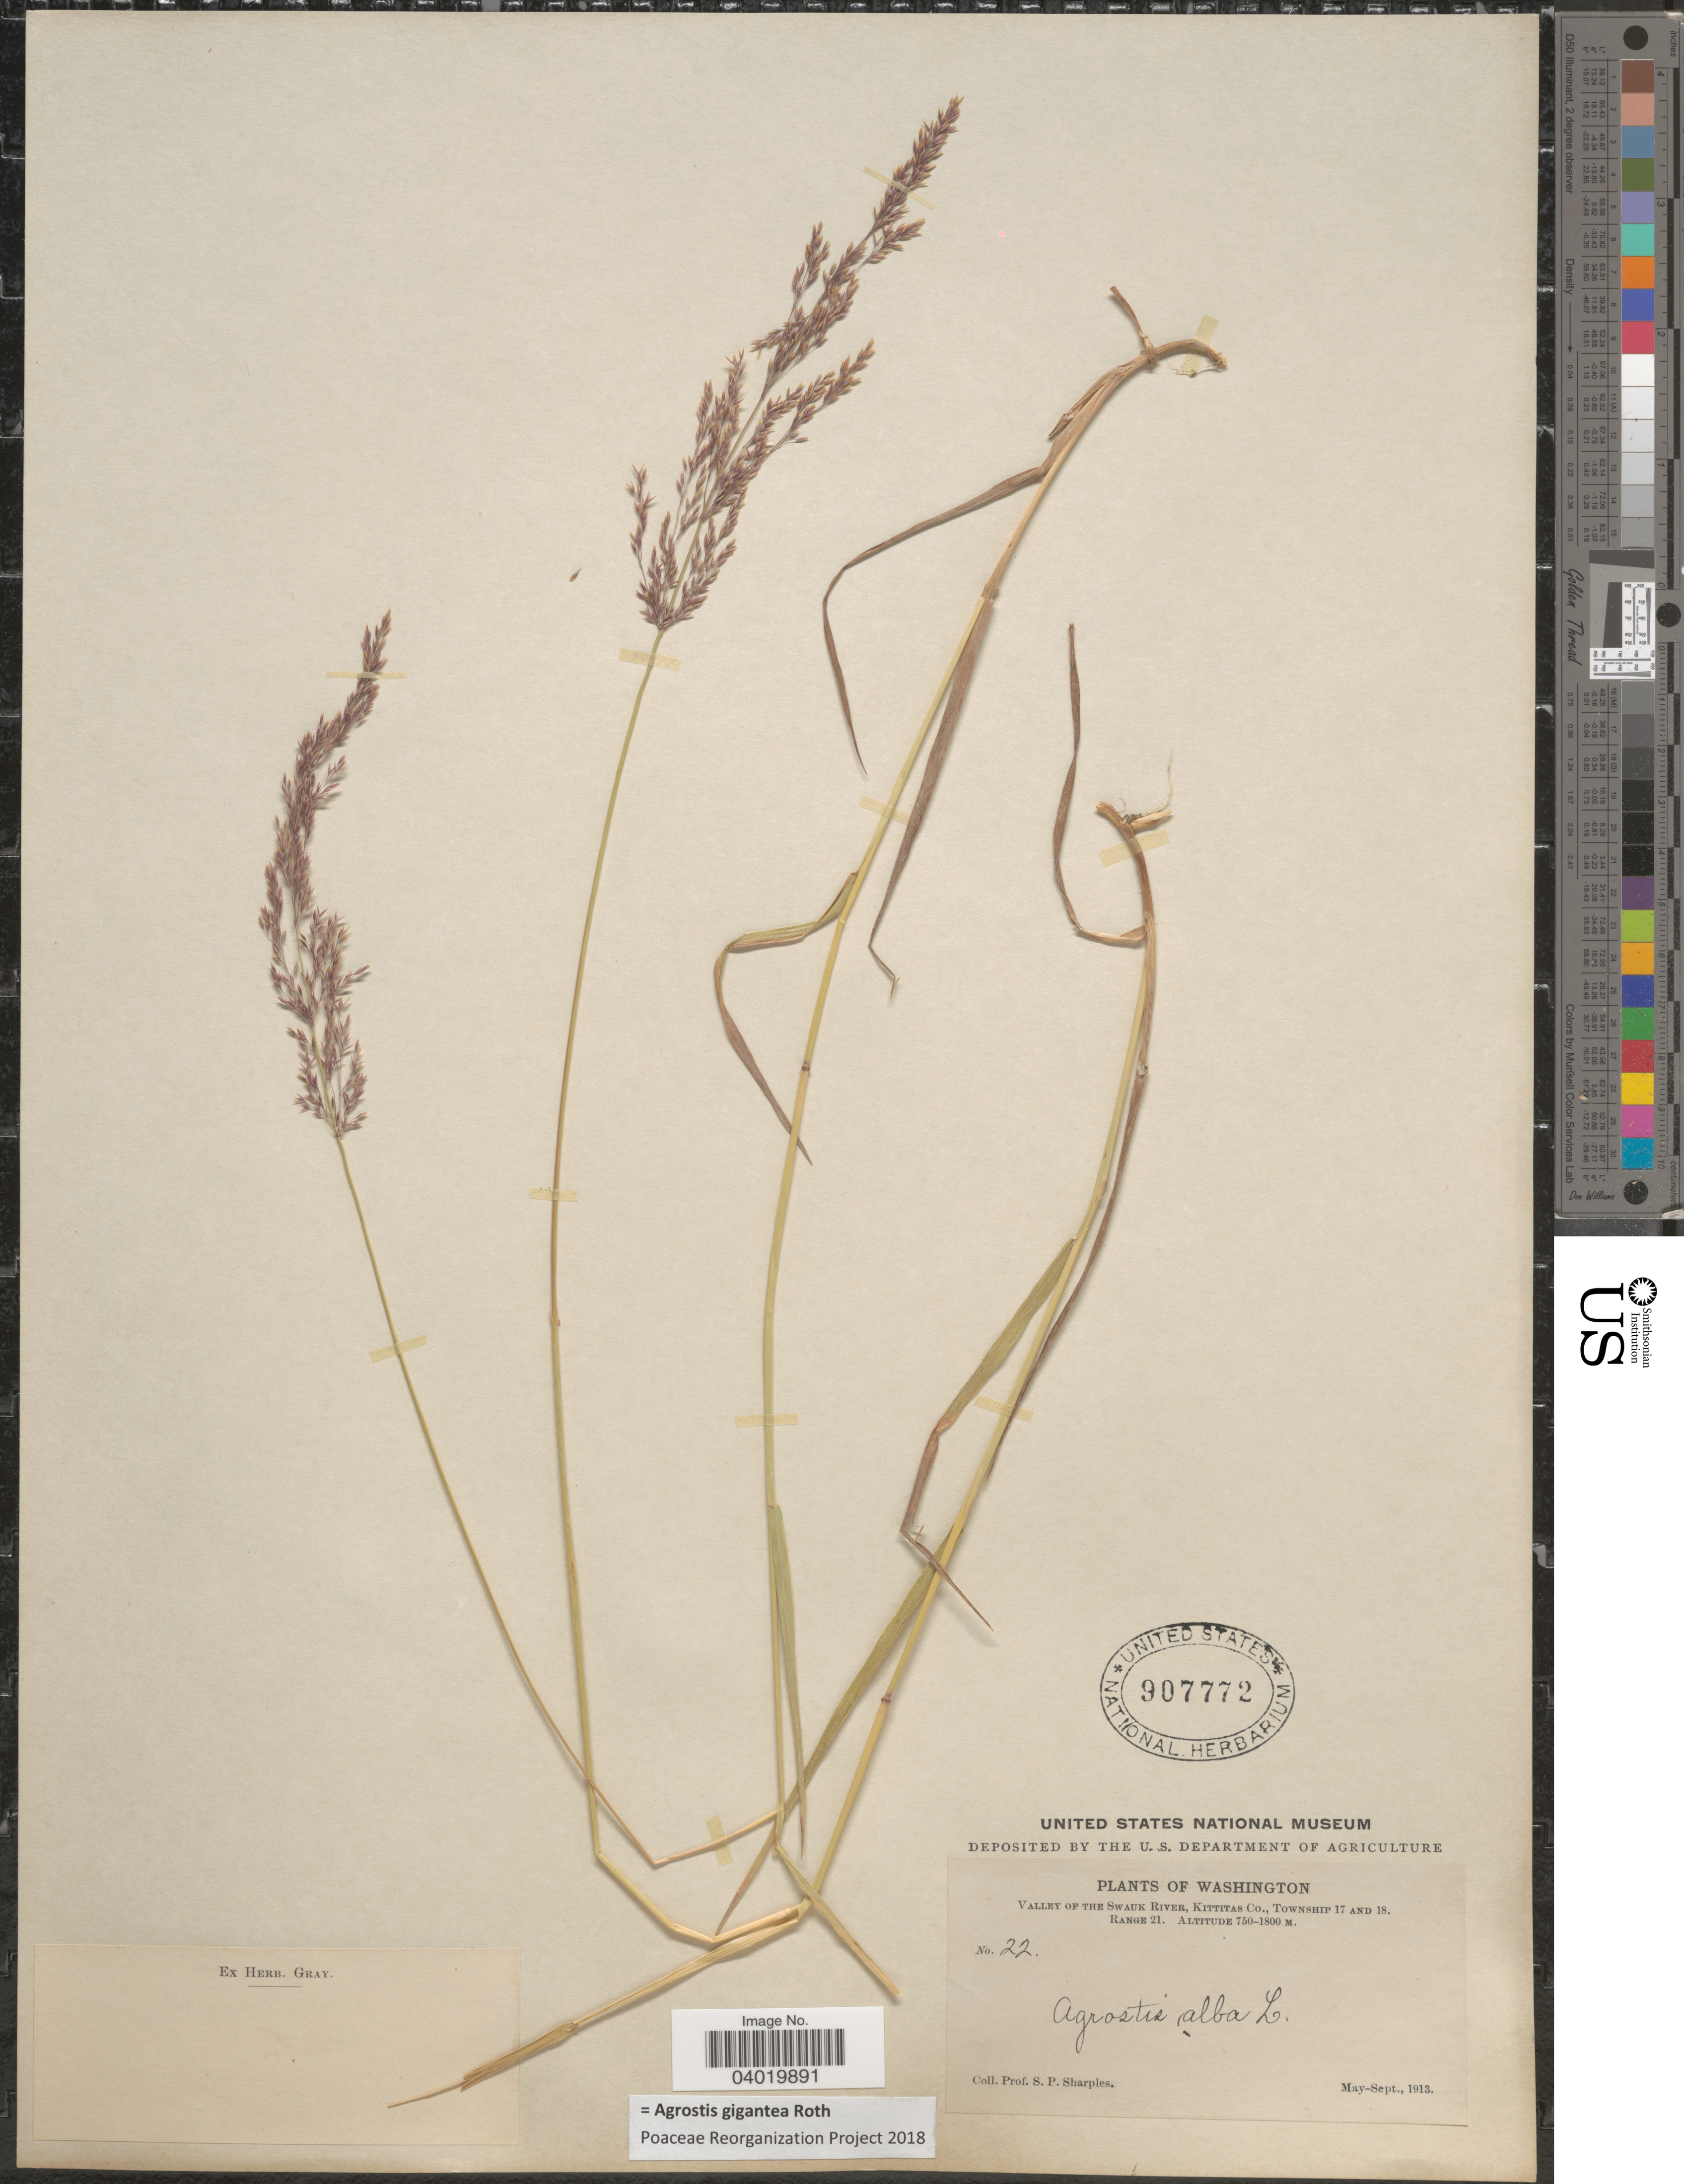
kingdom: Plantae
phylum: Tracheophyta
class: Liliopsida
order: Poales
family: Poaceae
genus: Agrostis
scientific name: Agrostis gigantea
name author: Roth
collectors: S. Sharples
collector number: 22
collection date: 1913-05/1913-09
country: United States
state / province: Washington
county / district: Kittitas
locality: Valley of the Swauk River, Kittitas Co., Township 17 and 18. Range 21.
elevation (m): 750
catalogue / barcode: US 907772